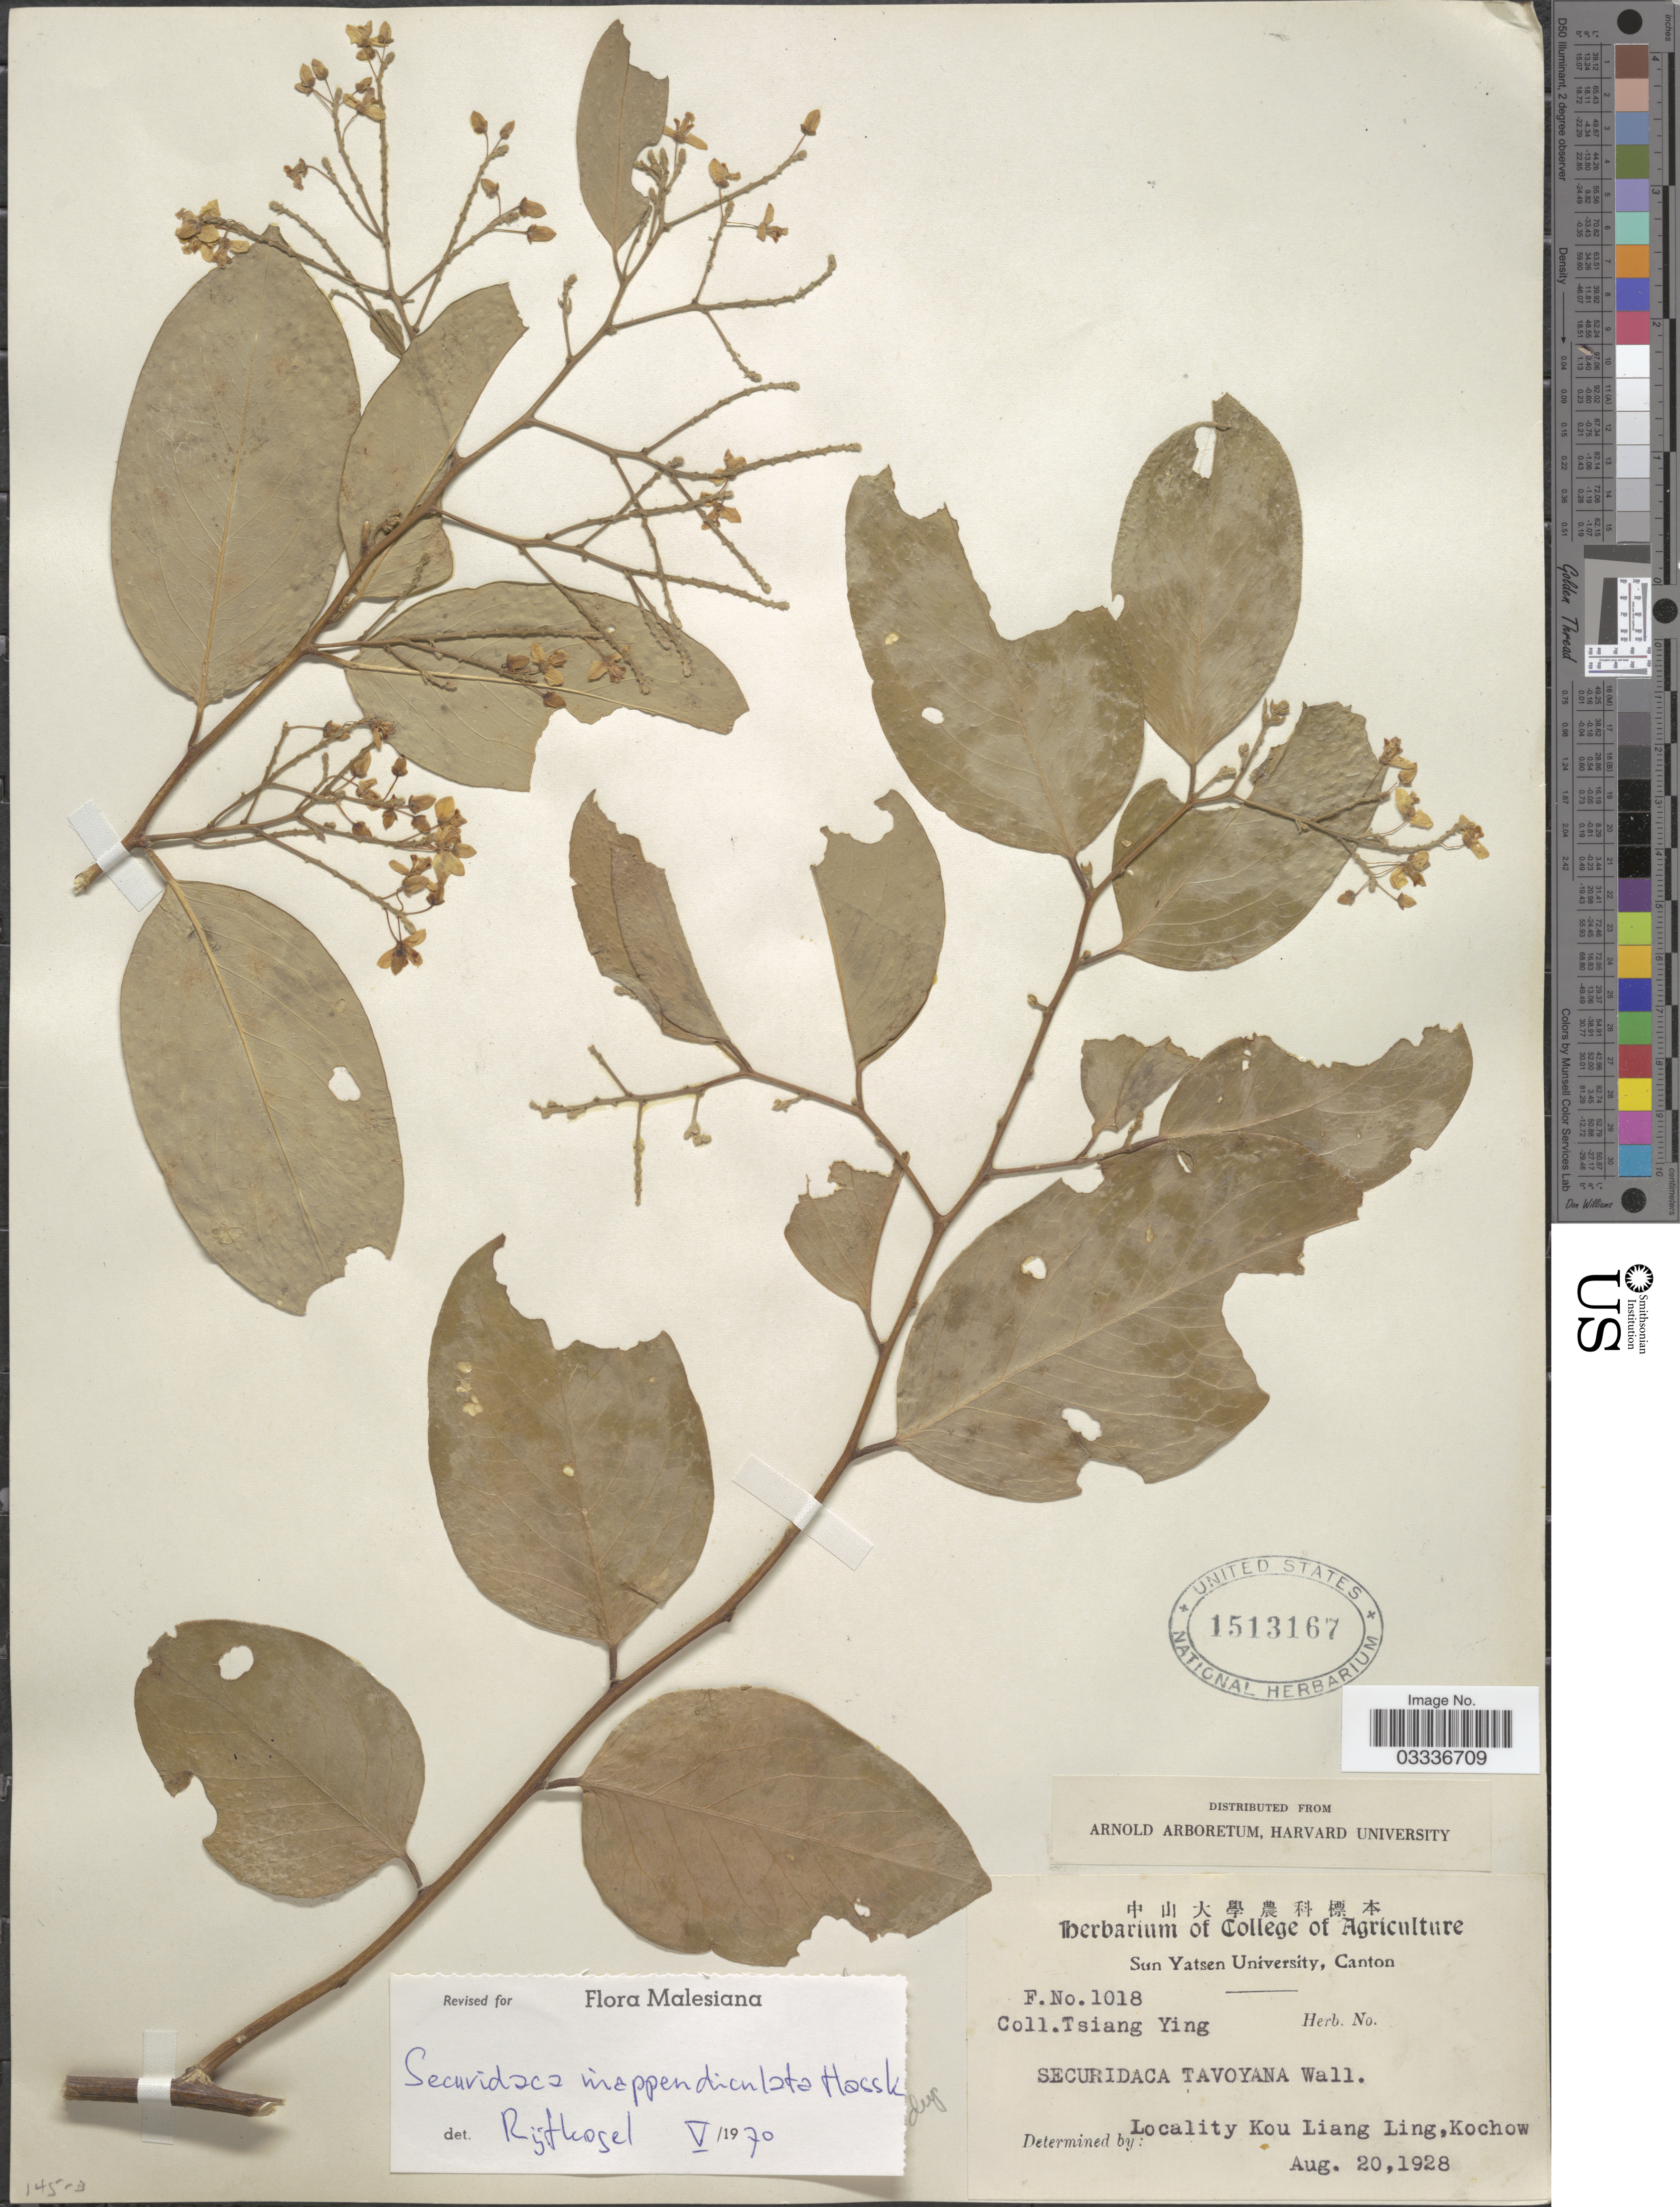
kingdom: Plantae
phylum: Tracheophyta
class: Magnoliopsida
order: Fabales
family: Polygalaceae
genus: Securidaca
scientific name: Securidaca inappendiculata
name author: Hassk.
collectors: T. Ying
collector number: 1018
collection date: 1928-08-20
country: China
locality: Kou Liang Ling, Kochow.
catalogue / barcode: US 1513167